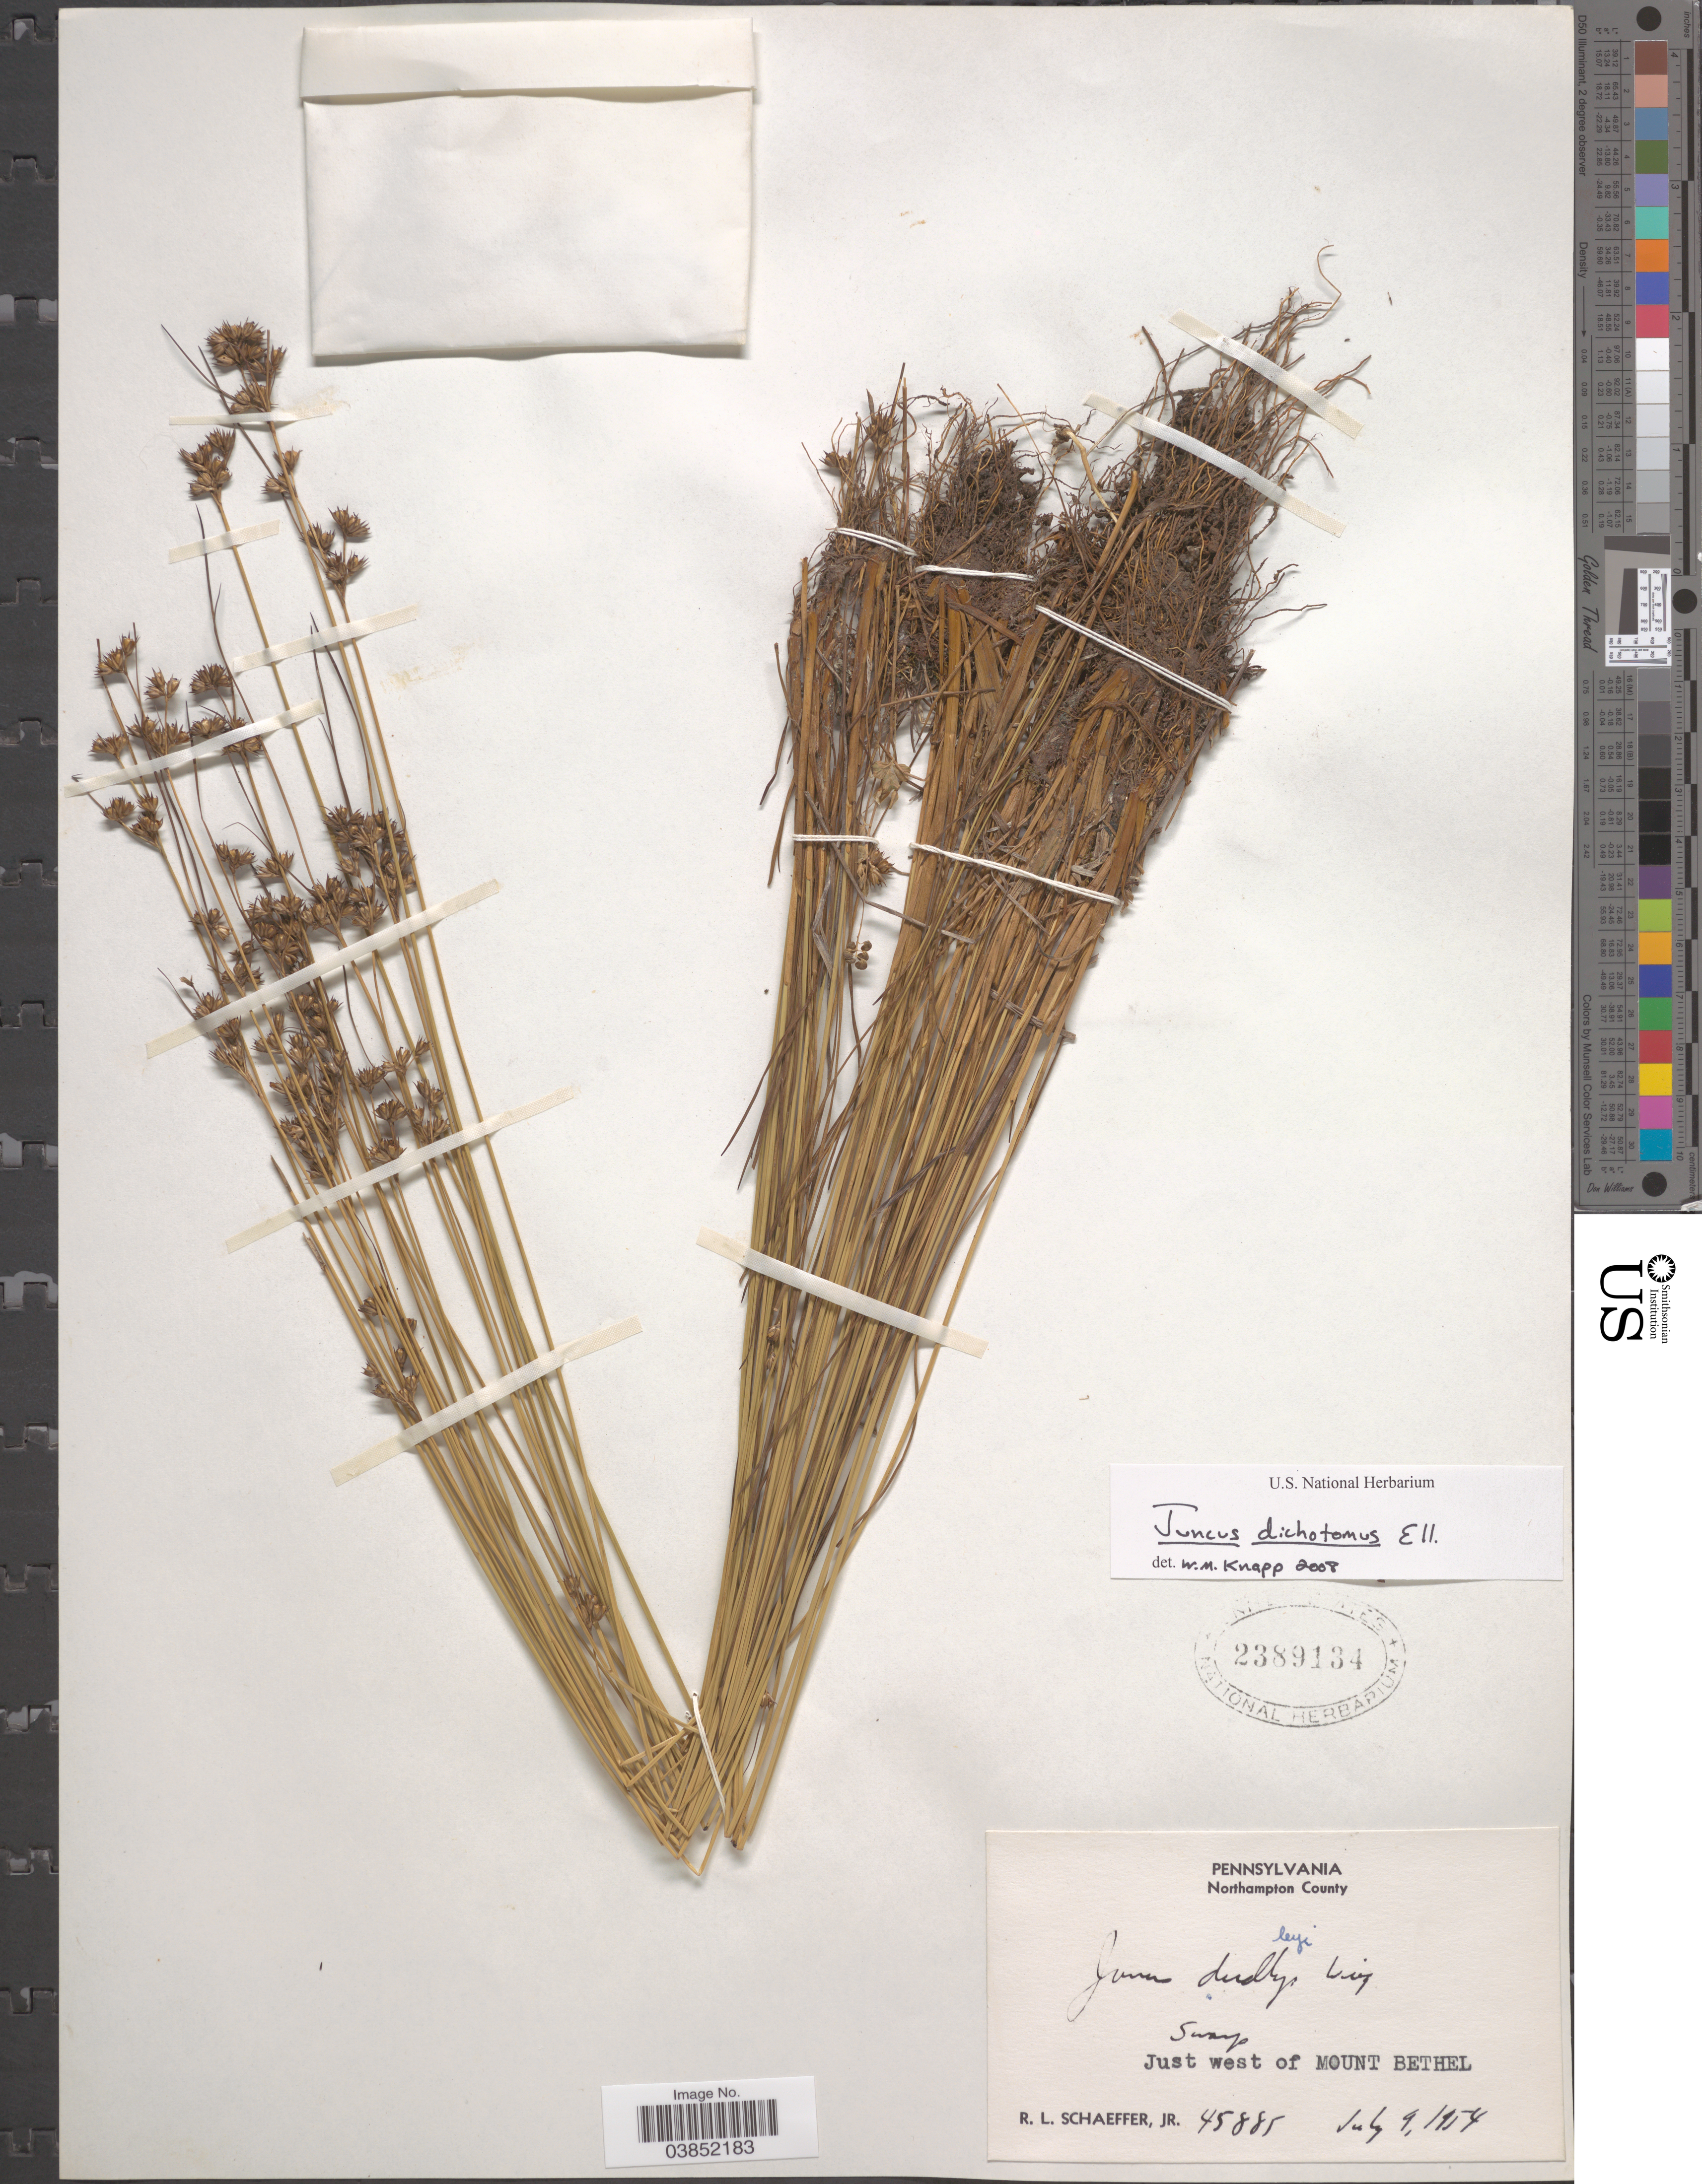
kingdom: Plantae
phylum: Tracheophyta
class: Liliopsida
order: Poales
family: Juncaceae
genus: Juncus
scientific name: Juncus dichotomus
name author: Elliott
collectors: R. L. Schaeffer Jr.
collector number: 45885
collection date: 1954-07-09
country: United States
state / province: Pennsylvania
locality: Northampton County. Just west of Mount Bethel.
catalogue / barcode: US 2389134